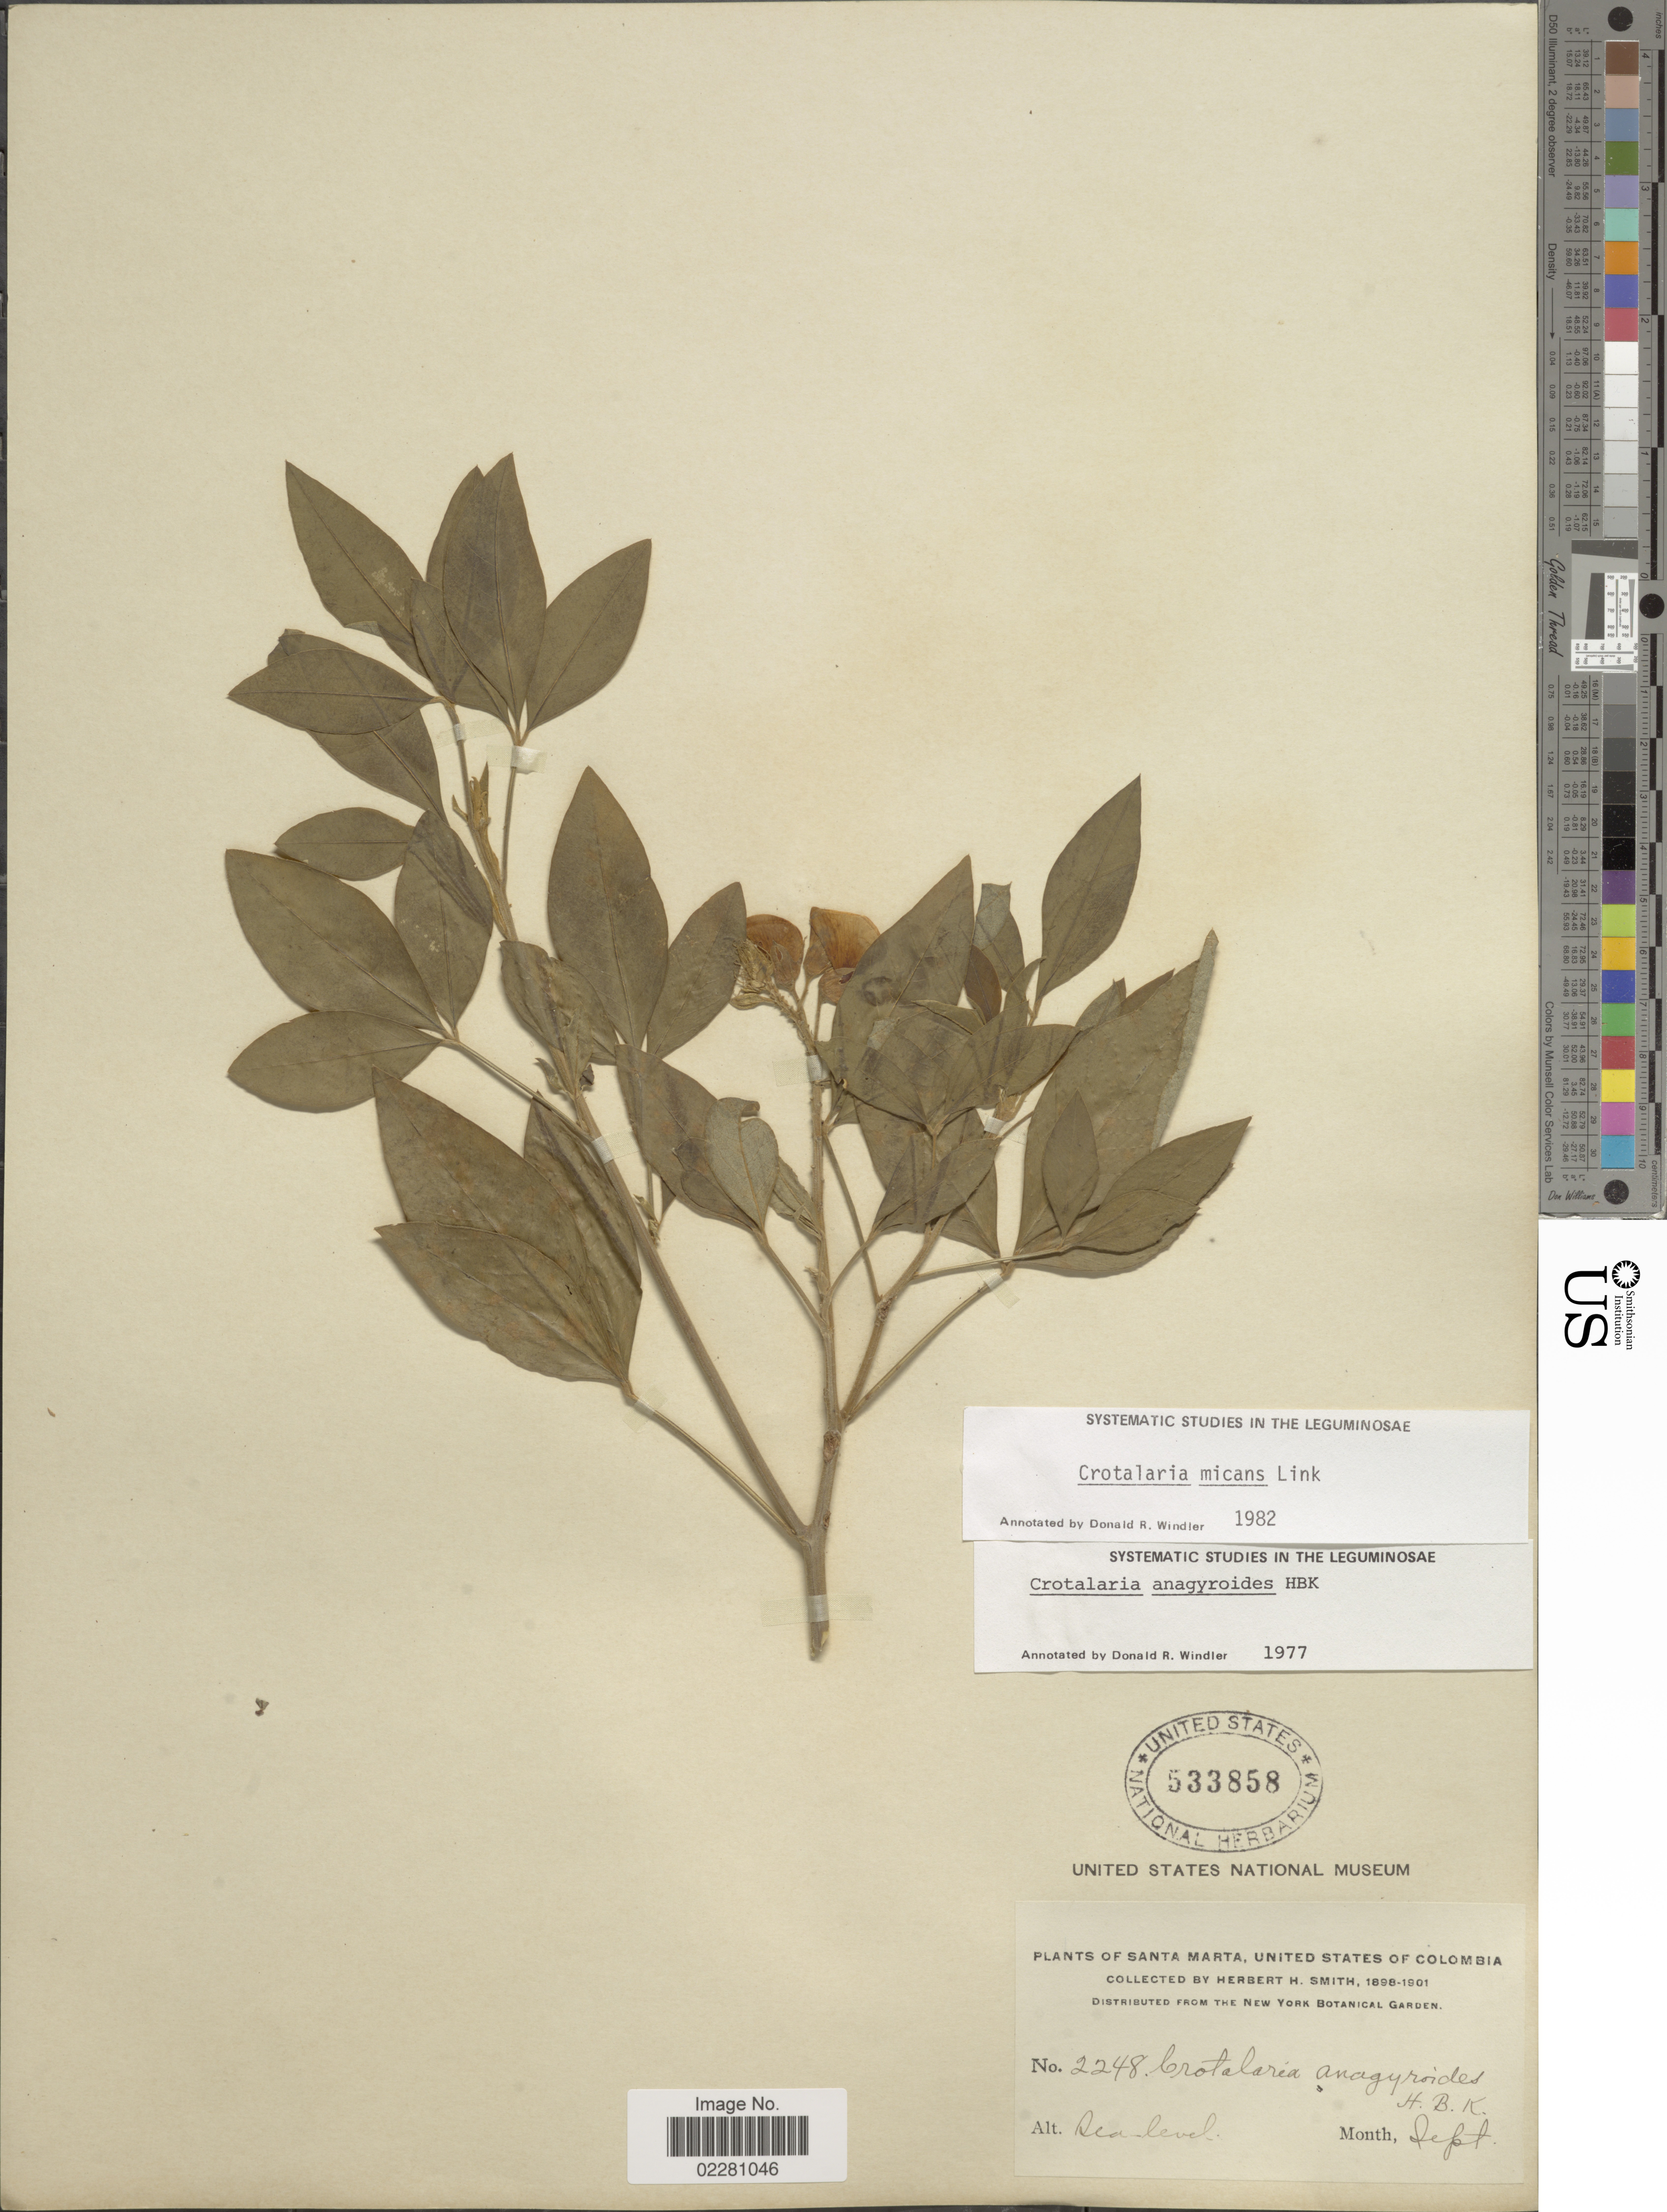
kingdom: Plantae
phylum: Tracheophyta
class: Magnoliopsida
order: Fabales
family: Fabaceae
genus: Crotalaria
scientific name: Crotalaria micans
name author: Link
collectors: Herbert H. Smith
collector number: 2248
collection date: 1898-09/1901-09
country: Colombia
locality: Santa Marta, United States of Columbia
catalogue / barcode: US 533858